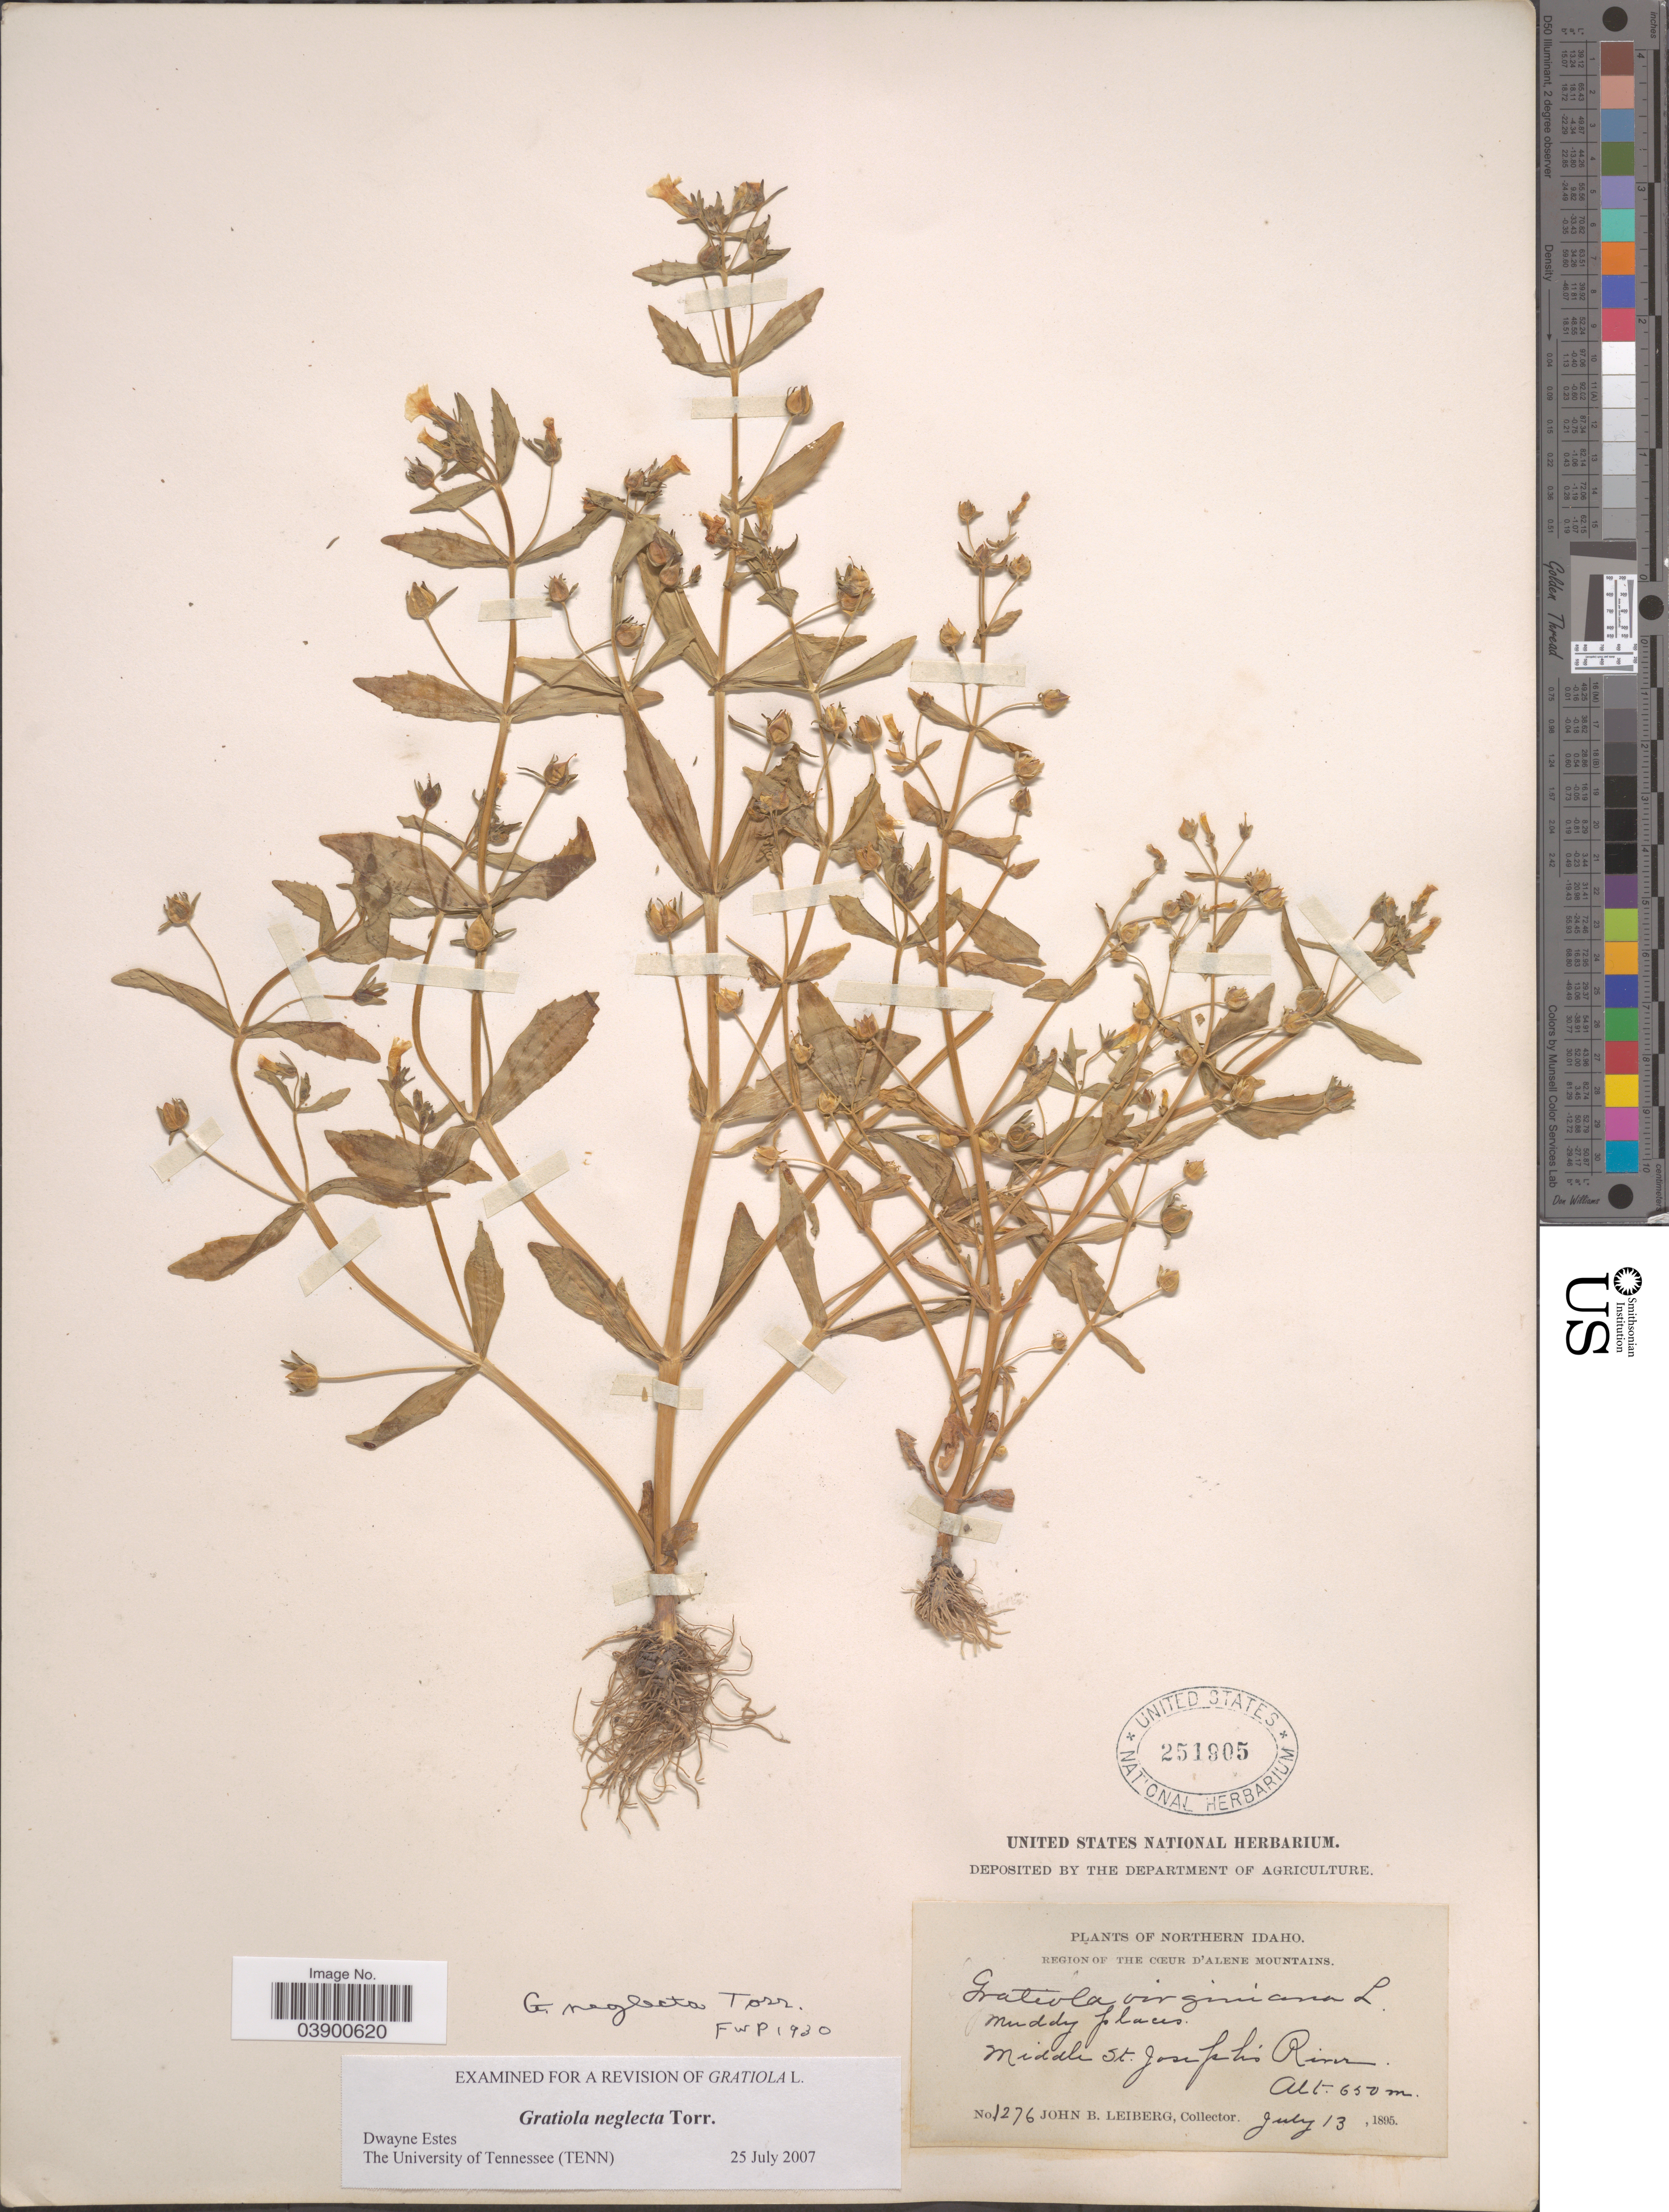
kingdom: Plantae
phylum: Tracheophyta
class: Magnoliopsida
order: Lamiales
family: Plantaginaceae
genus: Gratiola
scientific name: Gratiola neglecta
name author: Torr.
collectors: J. B. Leiberg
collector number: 1276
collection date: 1895-07-13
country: United States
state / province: Idaho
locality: Northern Idaho. Region of the Cœur D'Alene Mountains. Middle St. Joseph's River.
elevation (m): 650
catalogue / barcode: US 251905